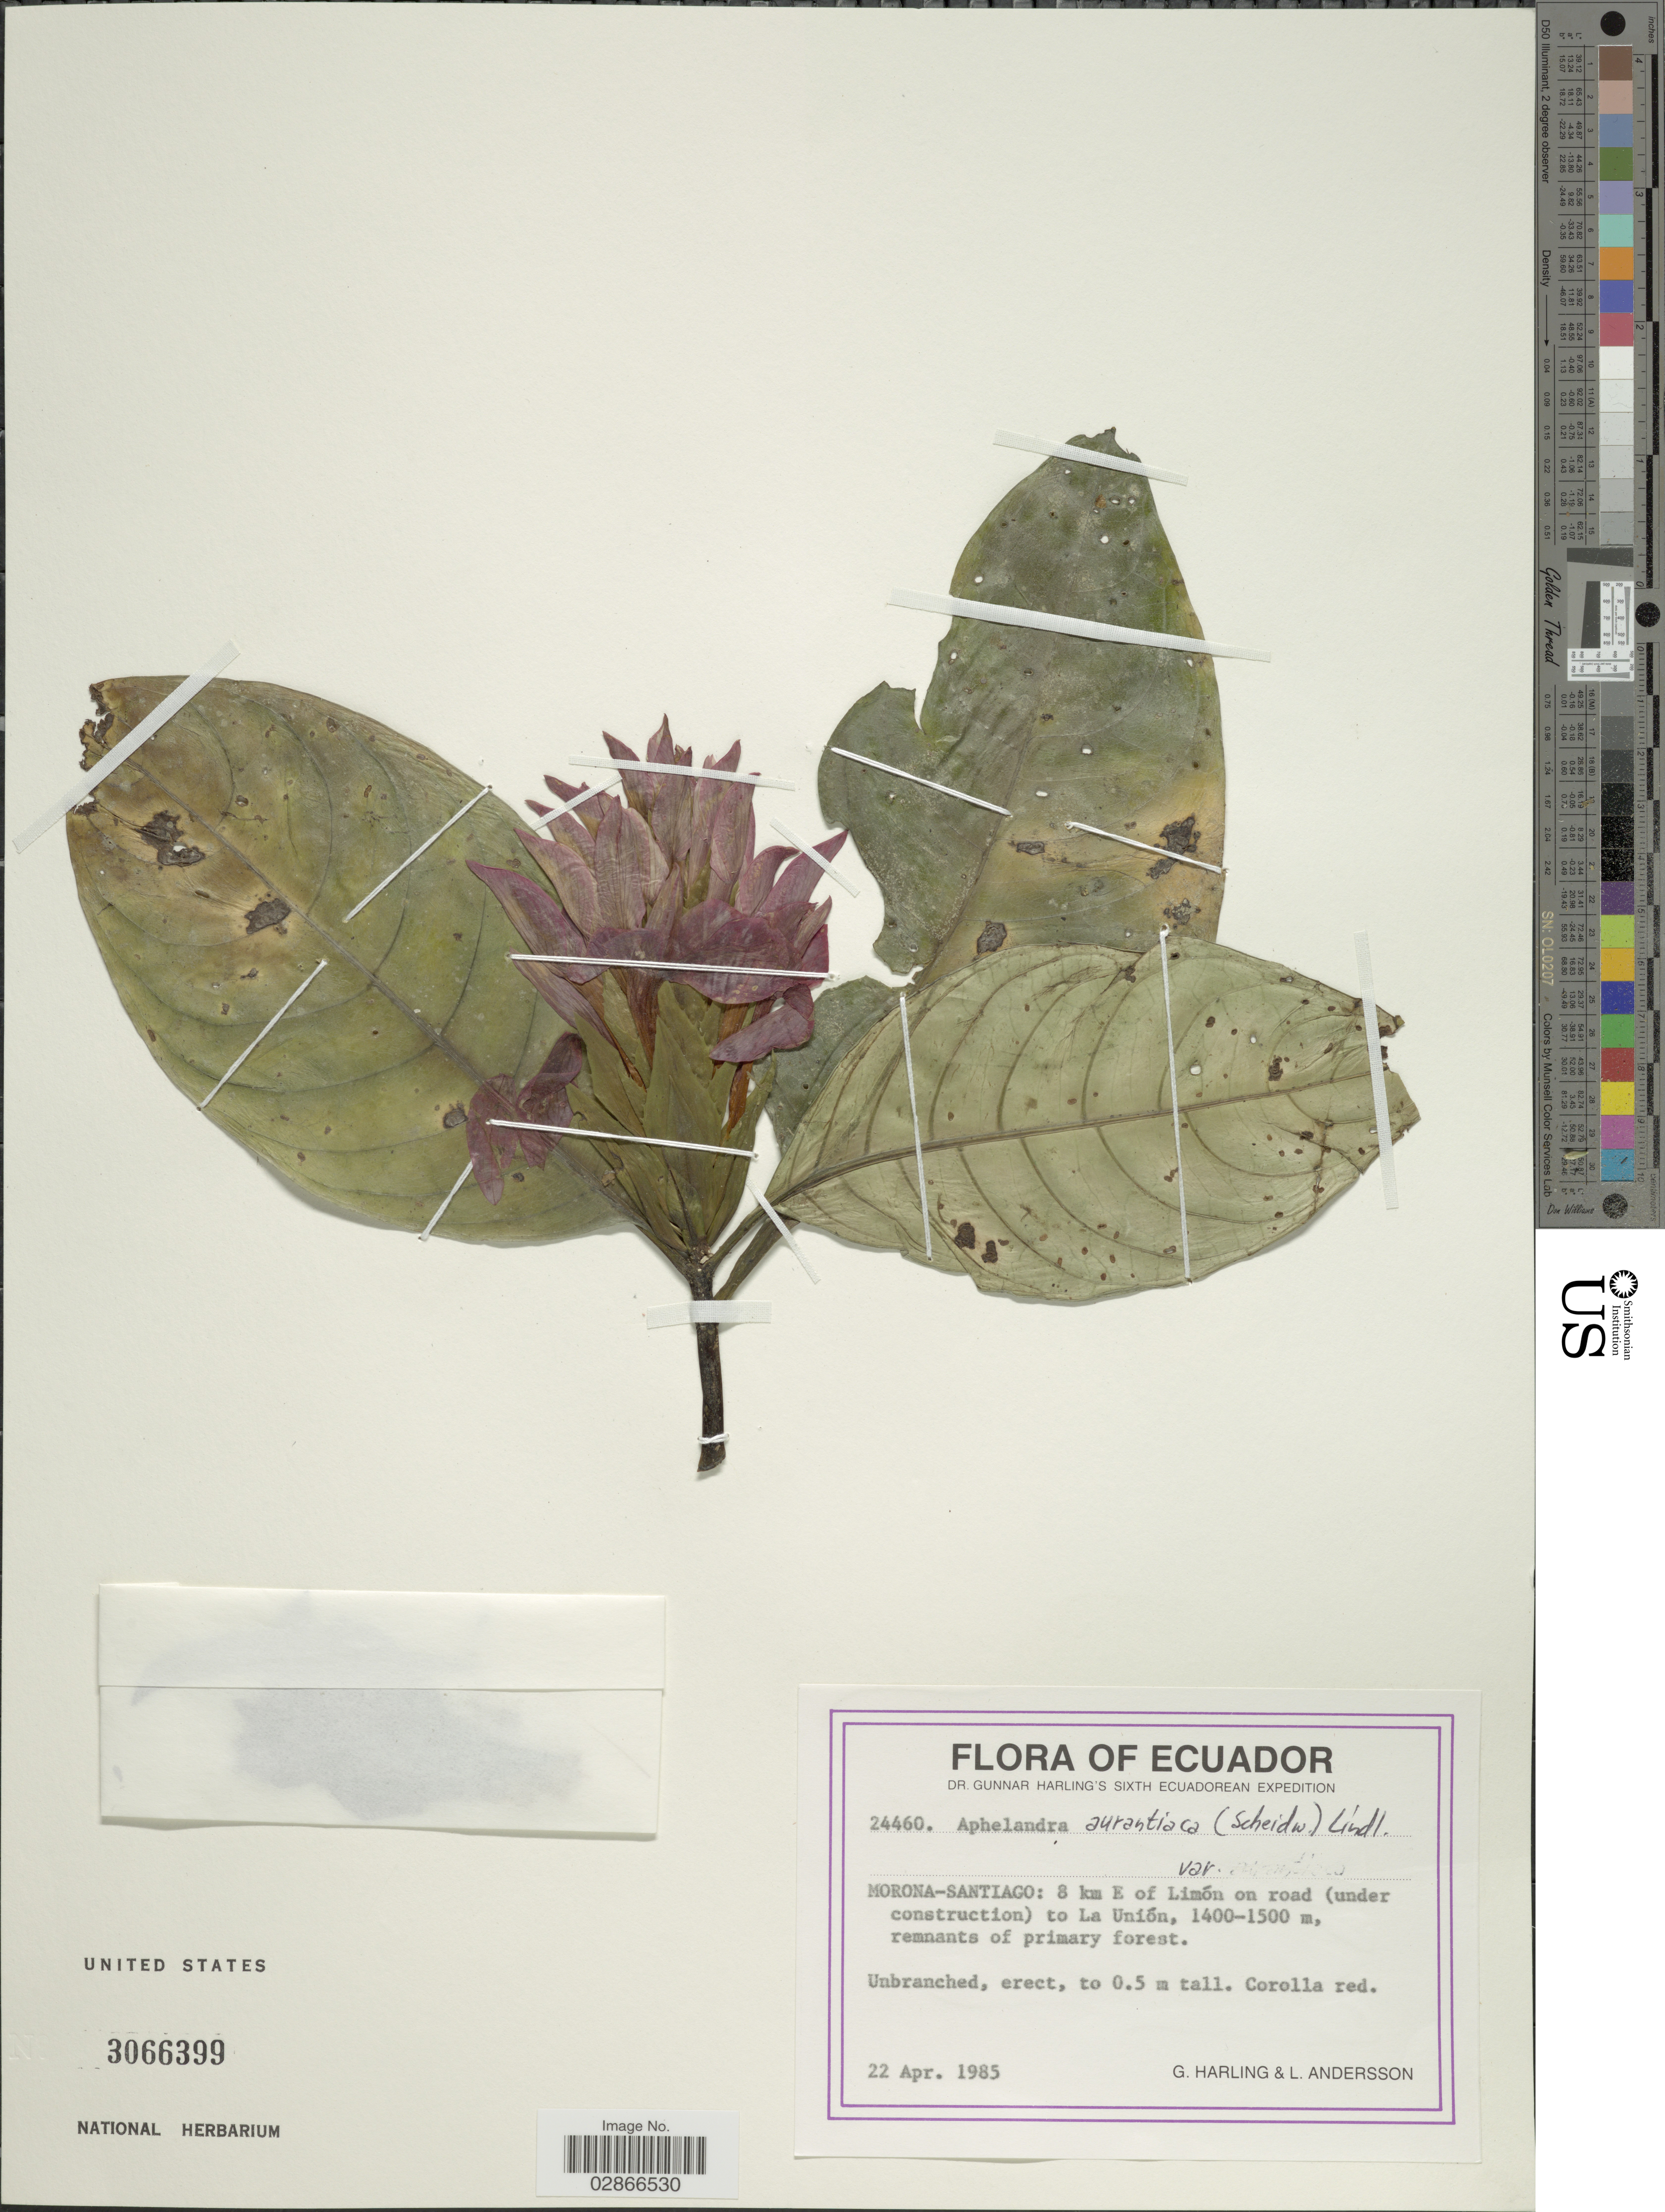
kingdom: Plantae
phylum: Tracheophyta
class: Magnoliopsida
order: Lamiales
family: Acanthaceae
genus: Aphelandra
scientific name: Aphelandra aurantiaca var. nitens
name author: (Hook.) Wassh.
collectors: G. Harling & L. Andersson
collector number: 24460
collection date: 1985-04-22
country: Ecuador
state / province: Morona-Santiago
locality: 8 km E of Limón on road (under construction) to La Unión.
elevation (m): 1400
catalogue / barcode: US 3066399